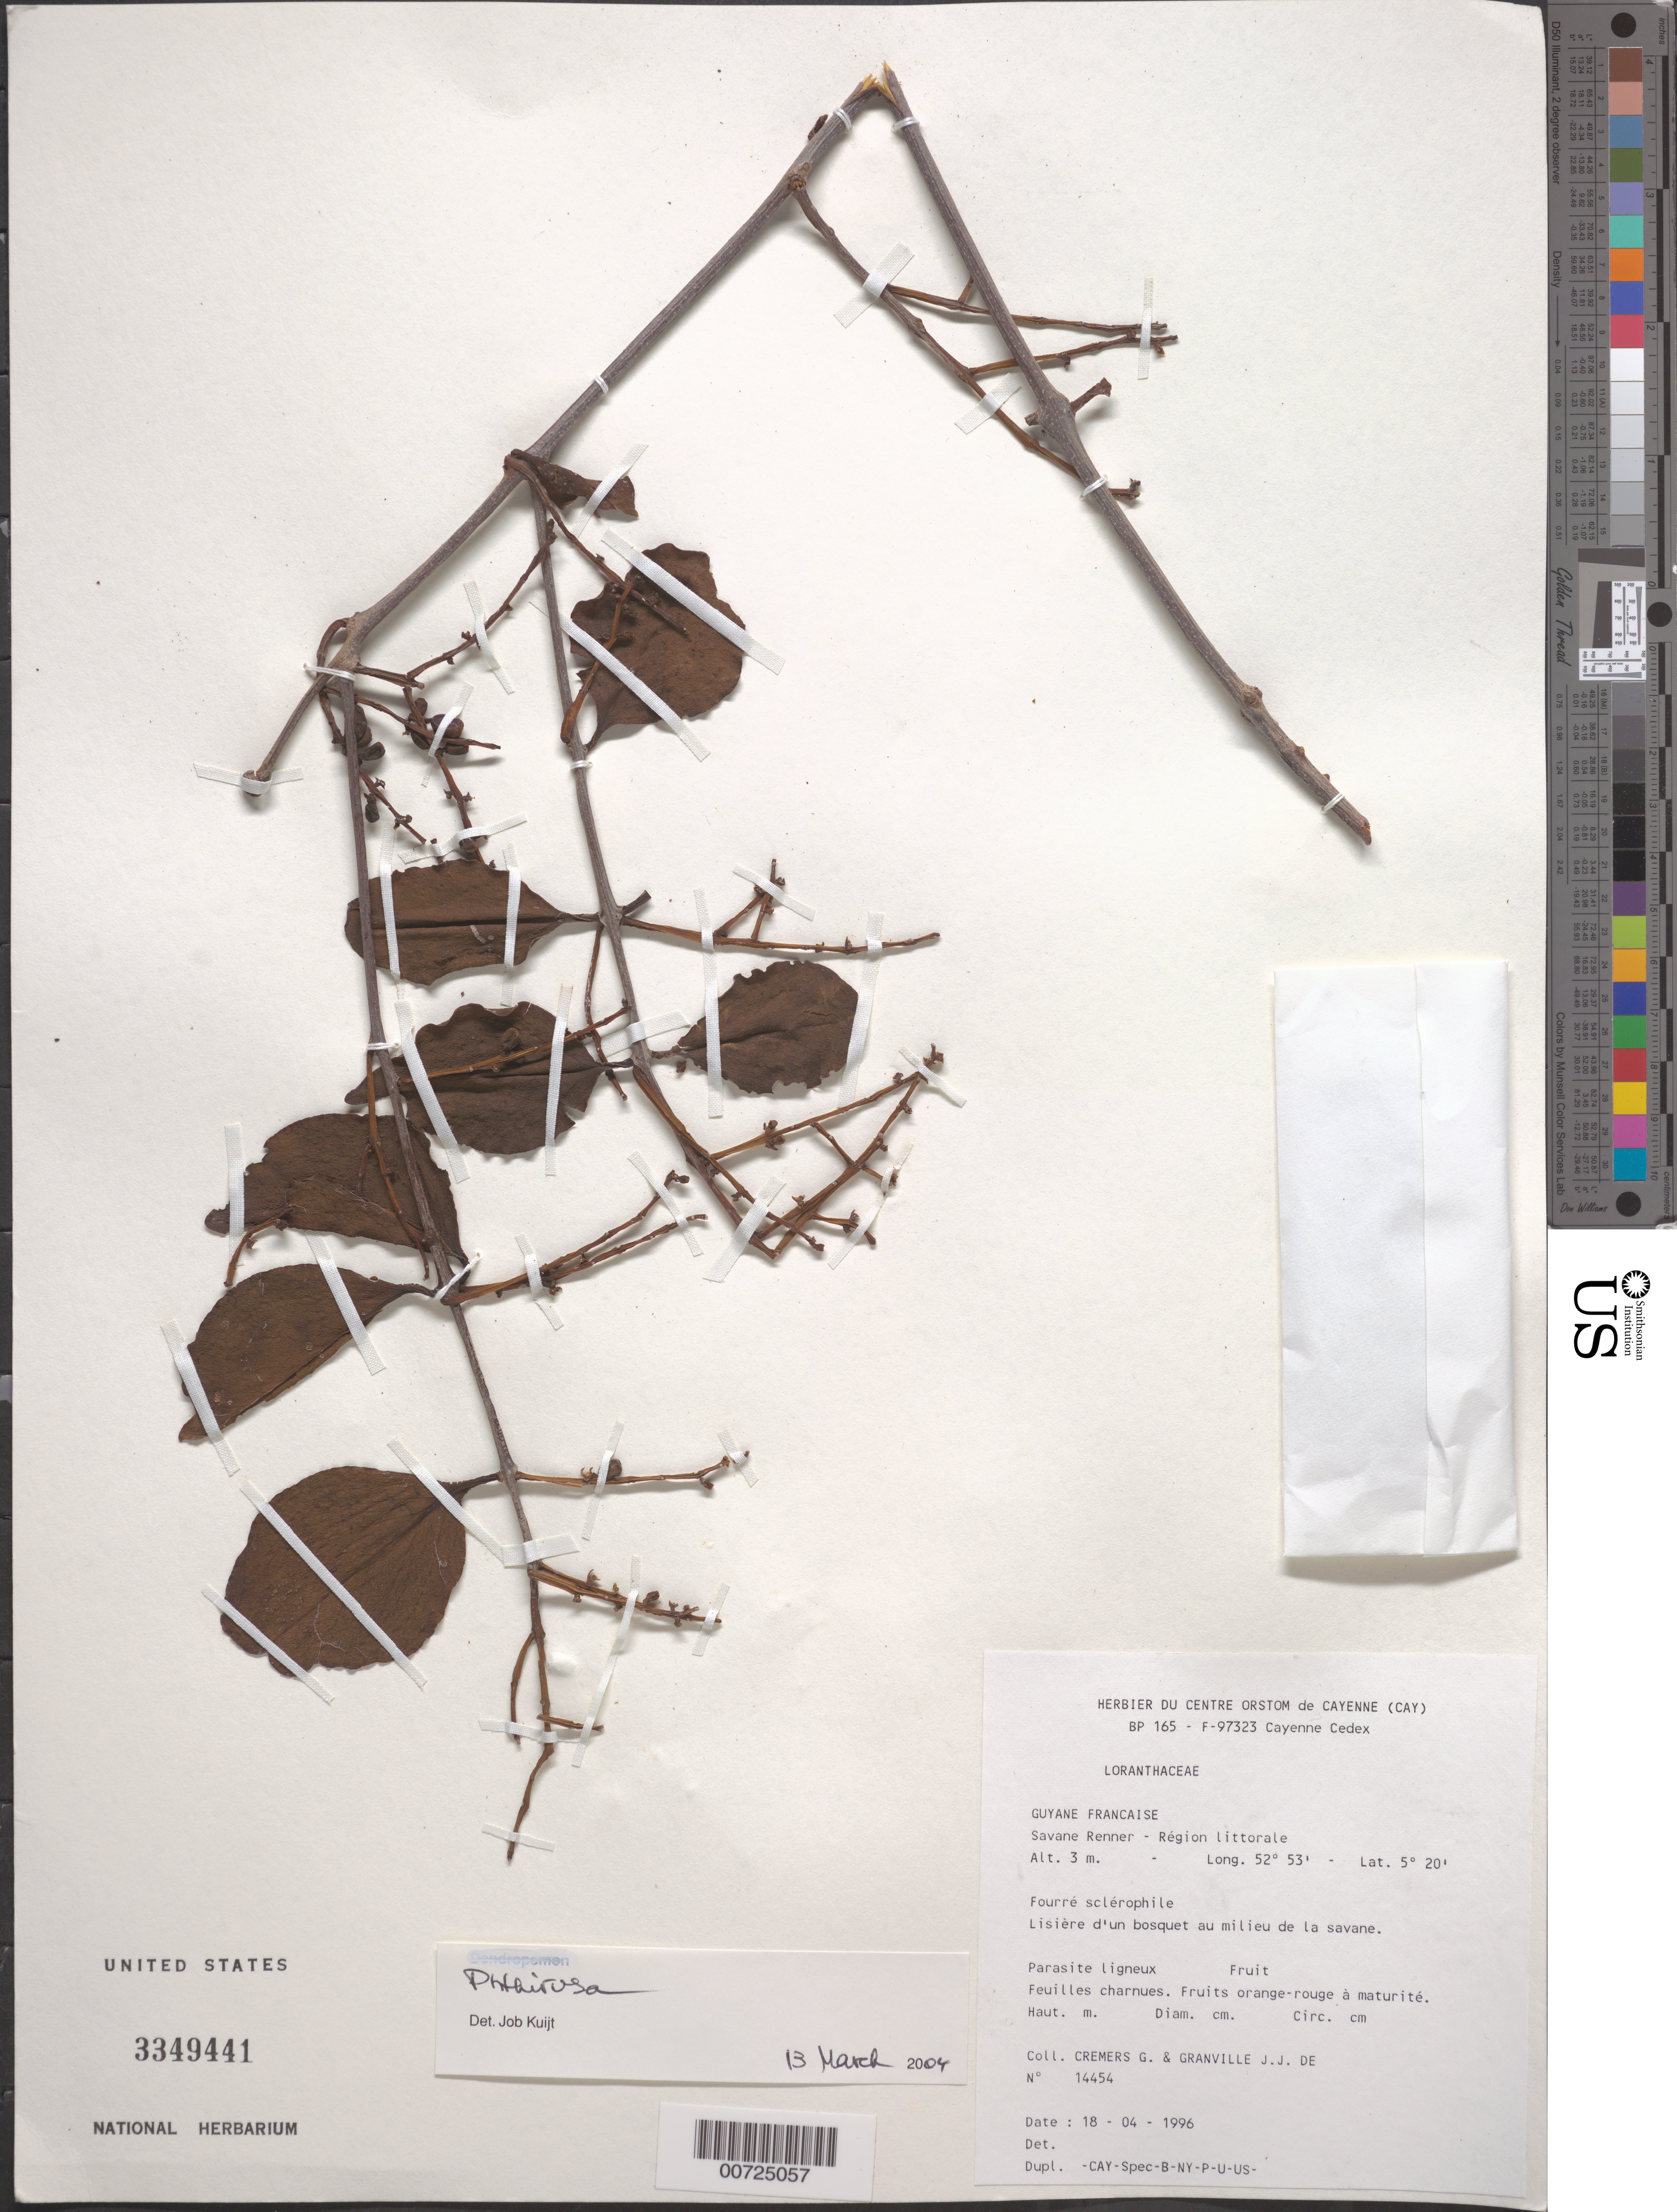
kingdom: Plantae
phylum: Tracheophyta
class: Magnoliopsida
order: Santalales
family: Loranthaceae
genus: Passovia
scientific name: Passovia pedunculata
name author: (Jacq.) Kuijt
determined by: Caraballo-Ortiz, Marcos A., (MISS), University of Mississippi (UNITED STATES)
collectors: G. Cremers & J.-J. de Granville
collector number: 14454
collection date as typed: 18-Apr-96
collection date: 1996-04-18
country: French Guiana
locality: Savane Renner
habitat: Fourré sclérophile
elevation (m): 3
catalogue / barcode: US 3349441